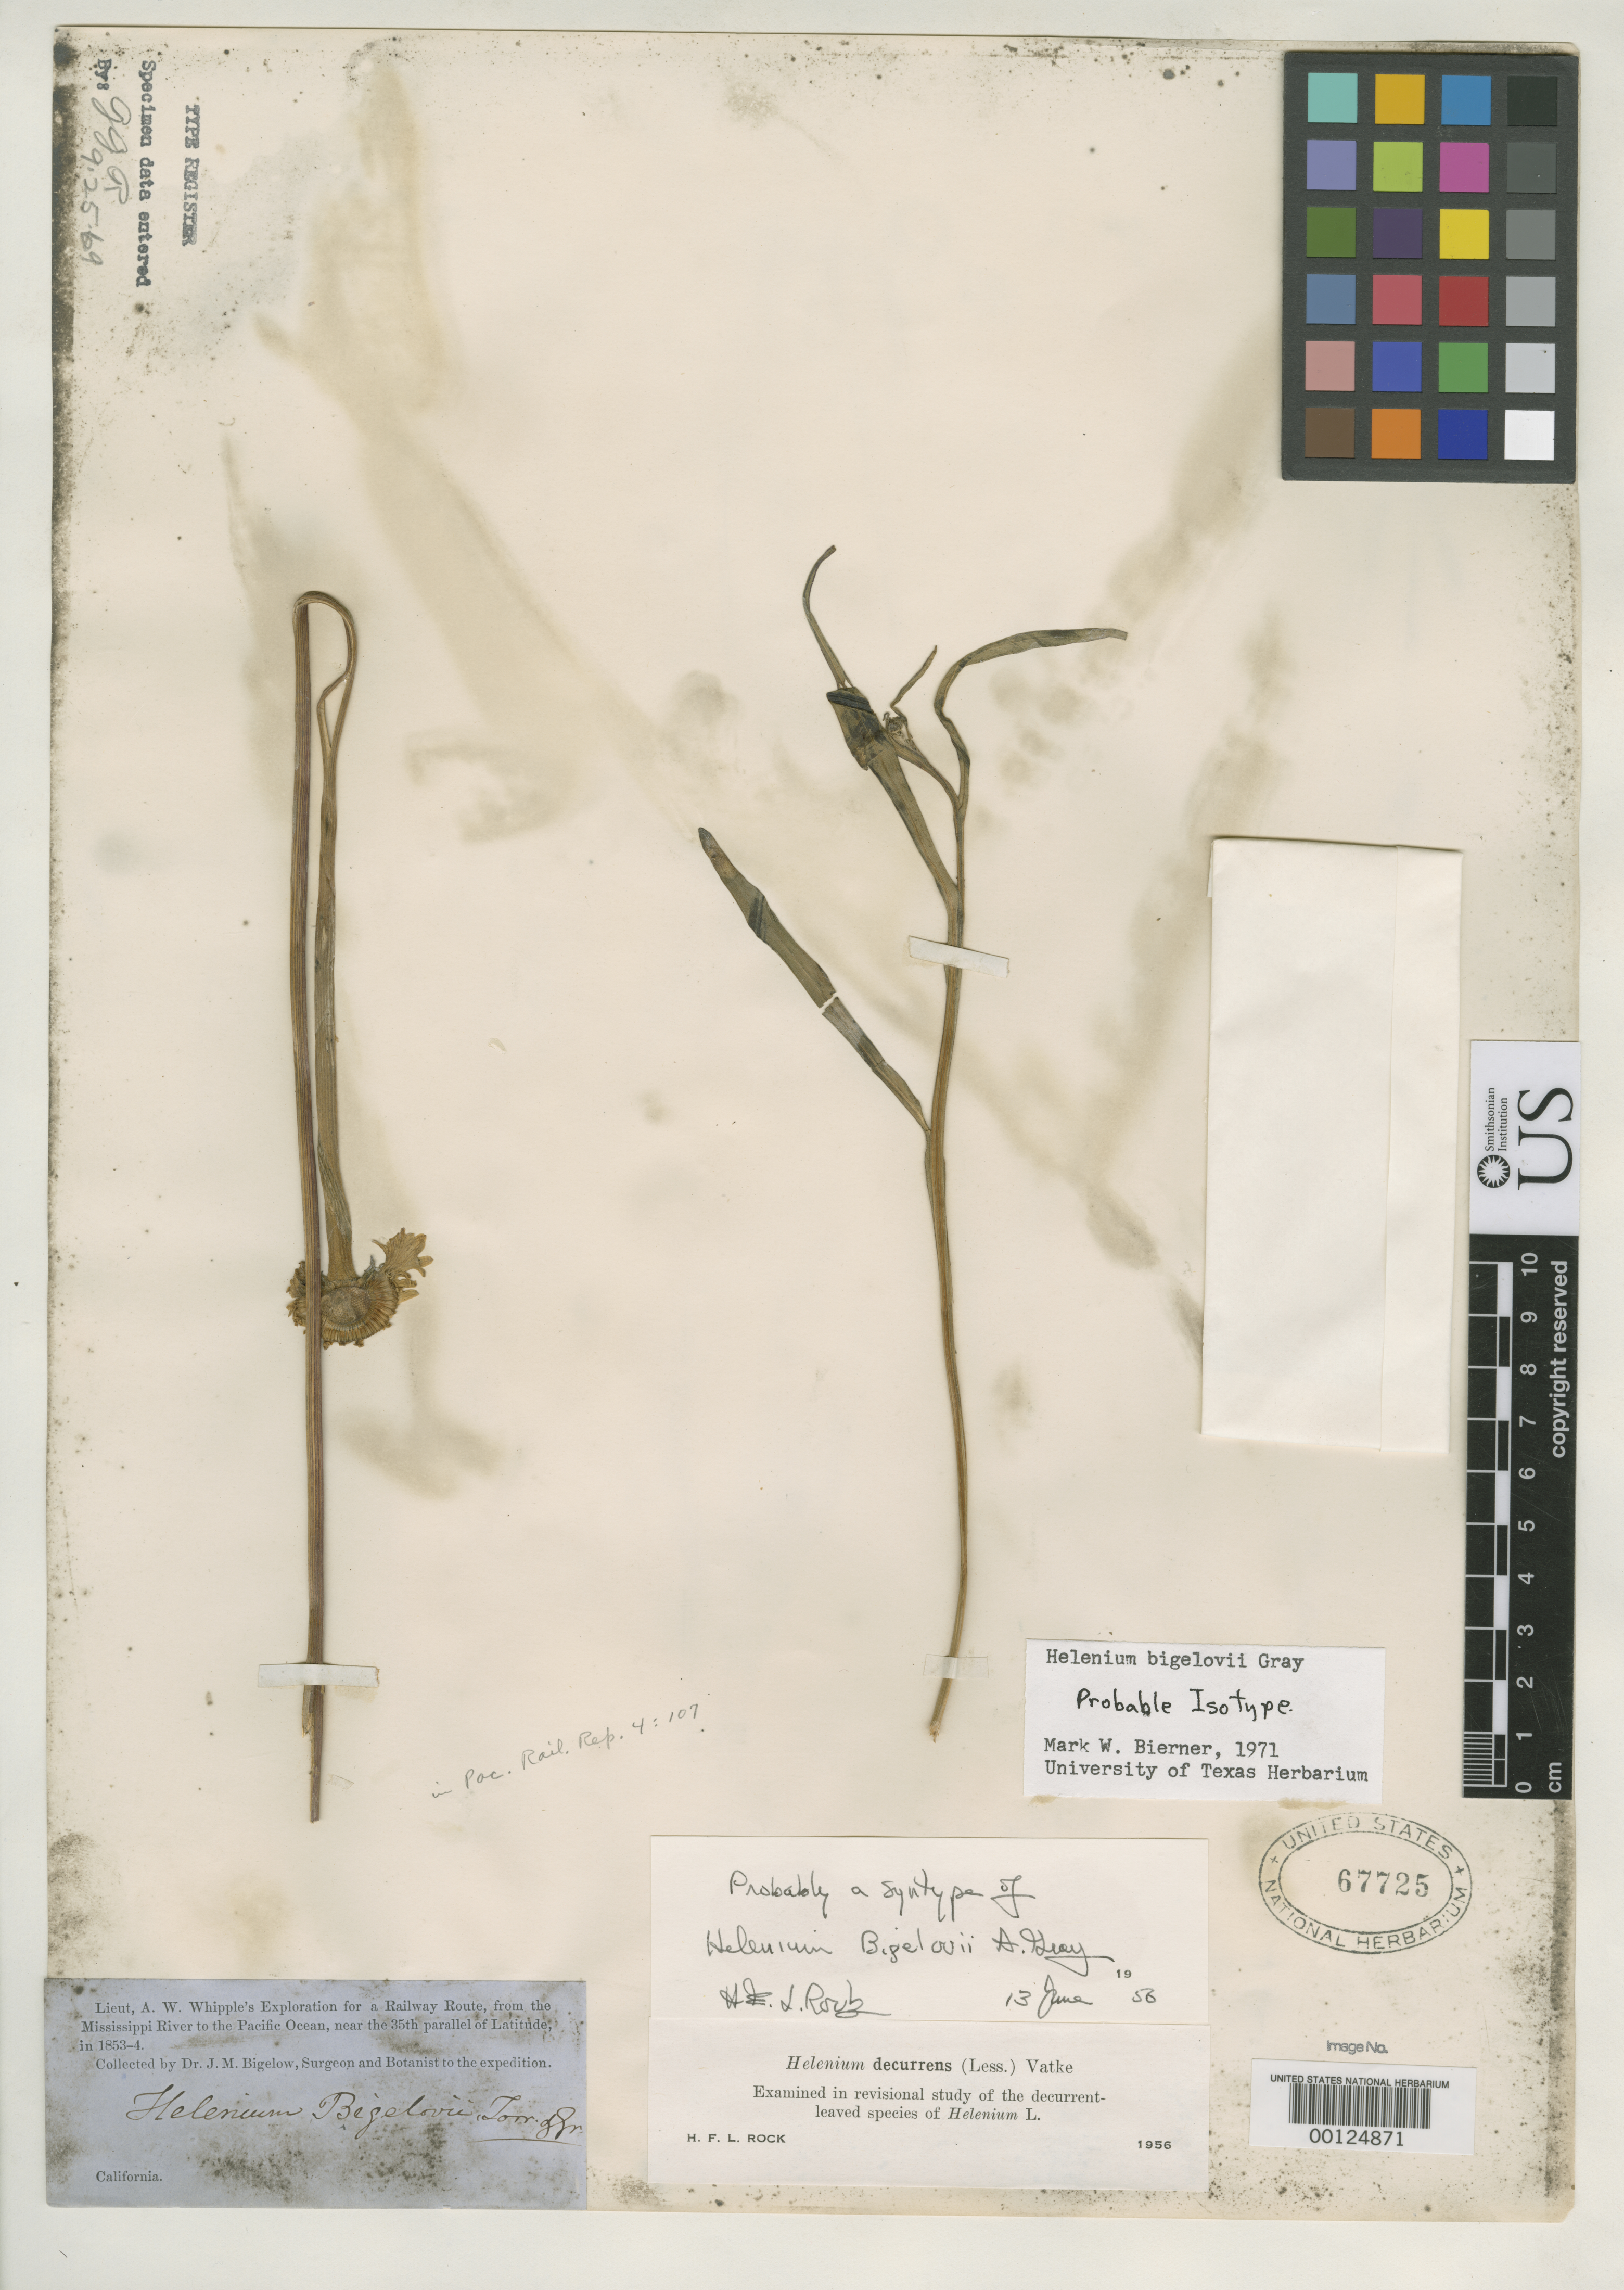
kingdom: Plantae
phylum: Tracheophyta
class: Magnoliopsida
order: Asterales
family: Asteraceae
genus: Helenium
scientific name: Helenium bigelovii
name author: A. Gray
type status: Syntype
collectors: J. M. Bigelow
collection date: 1853/1854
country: United States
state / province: California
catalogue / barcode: US 67725